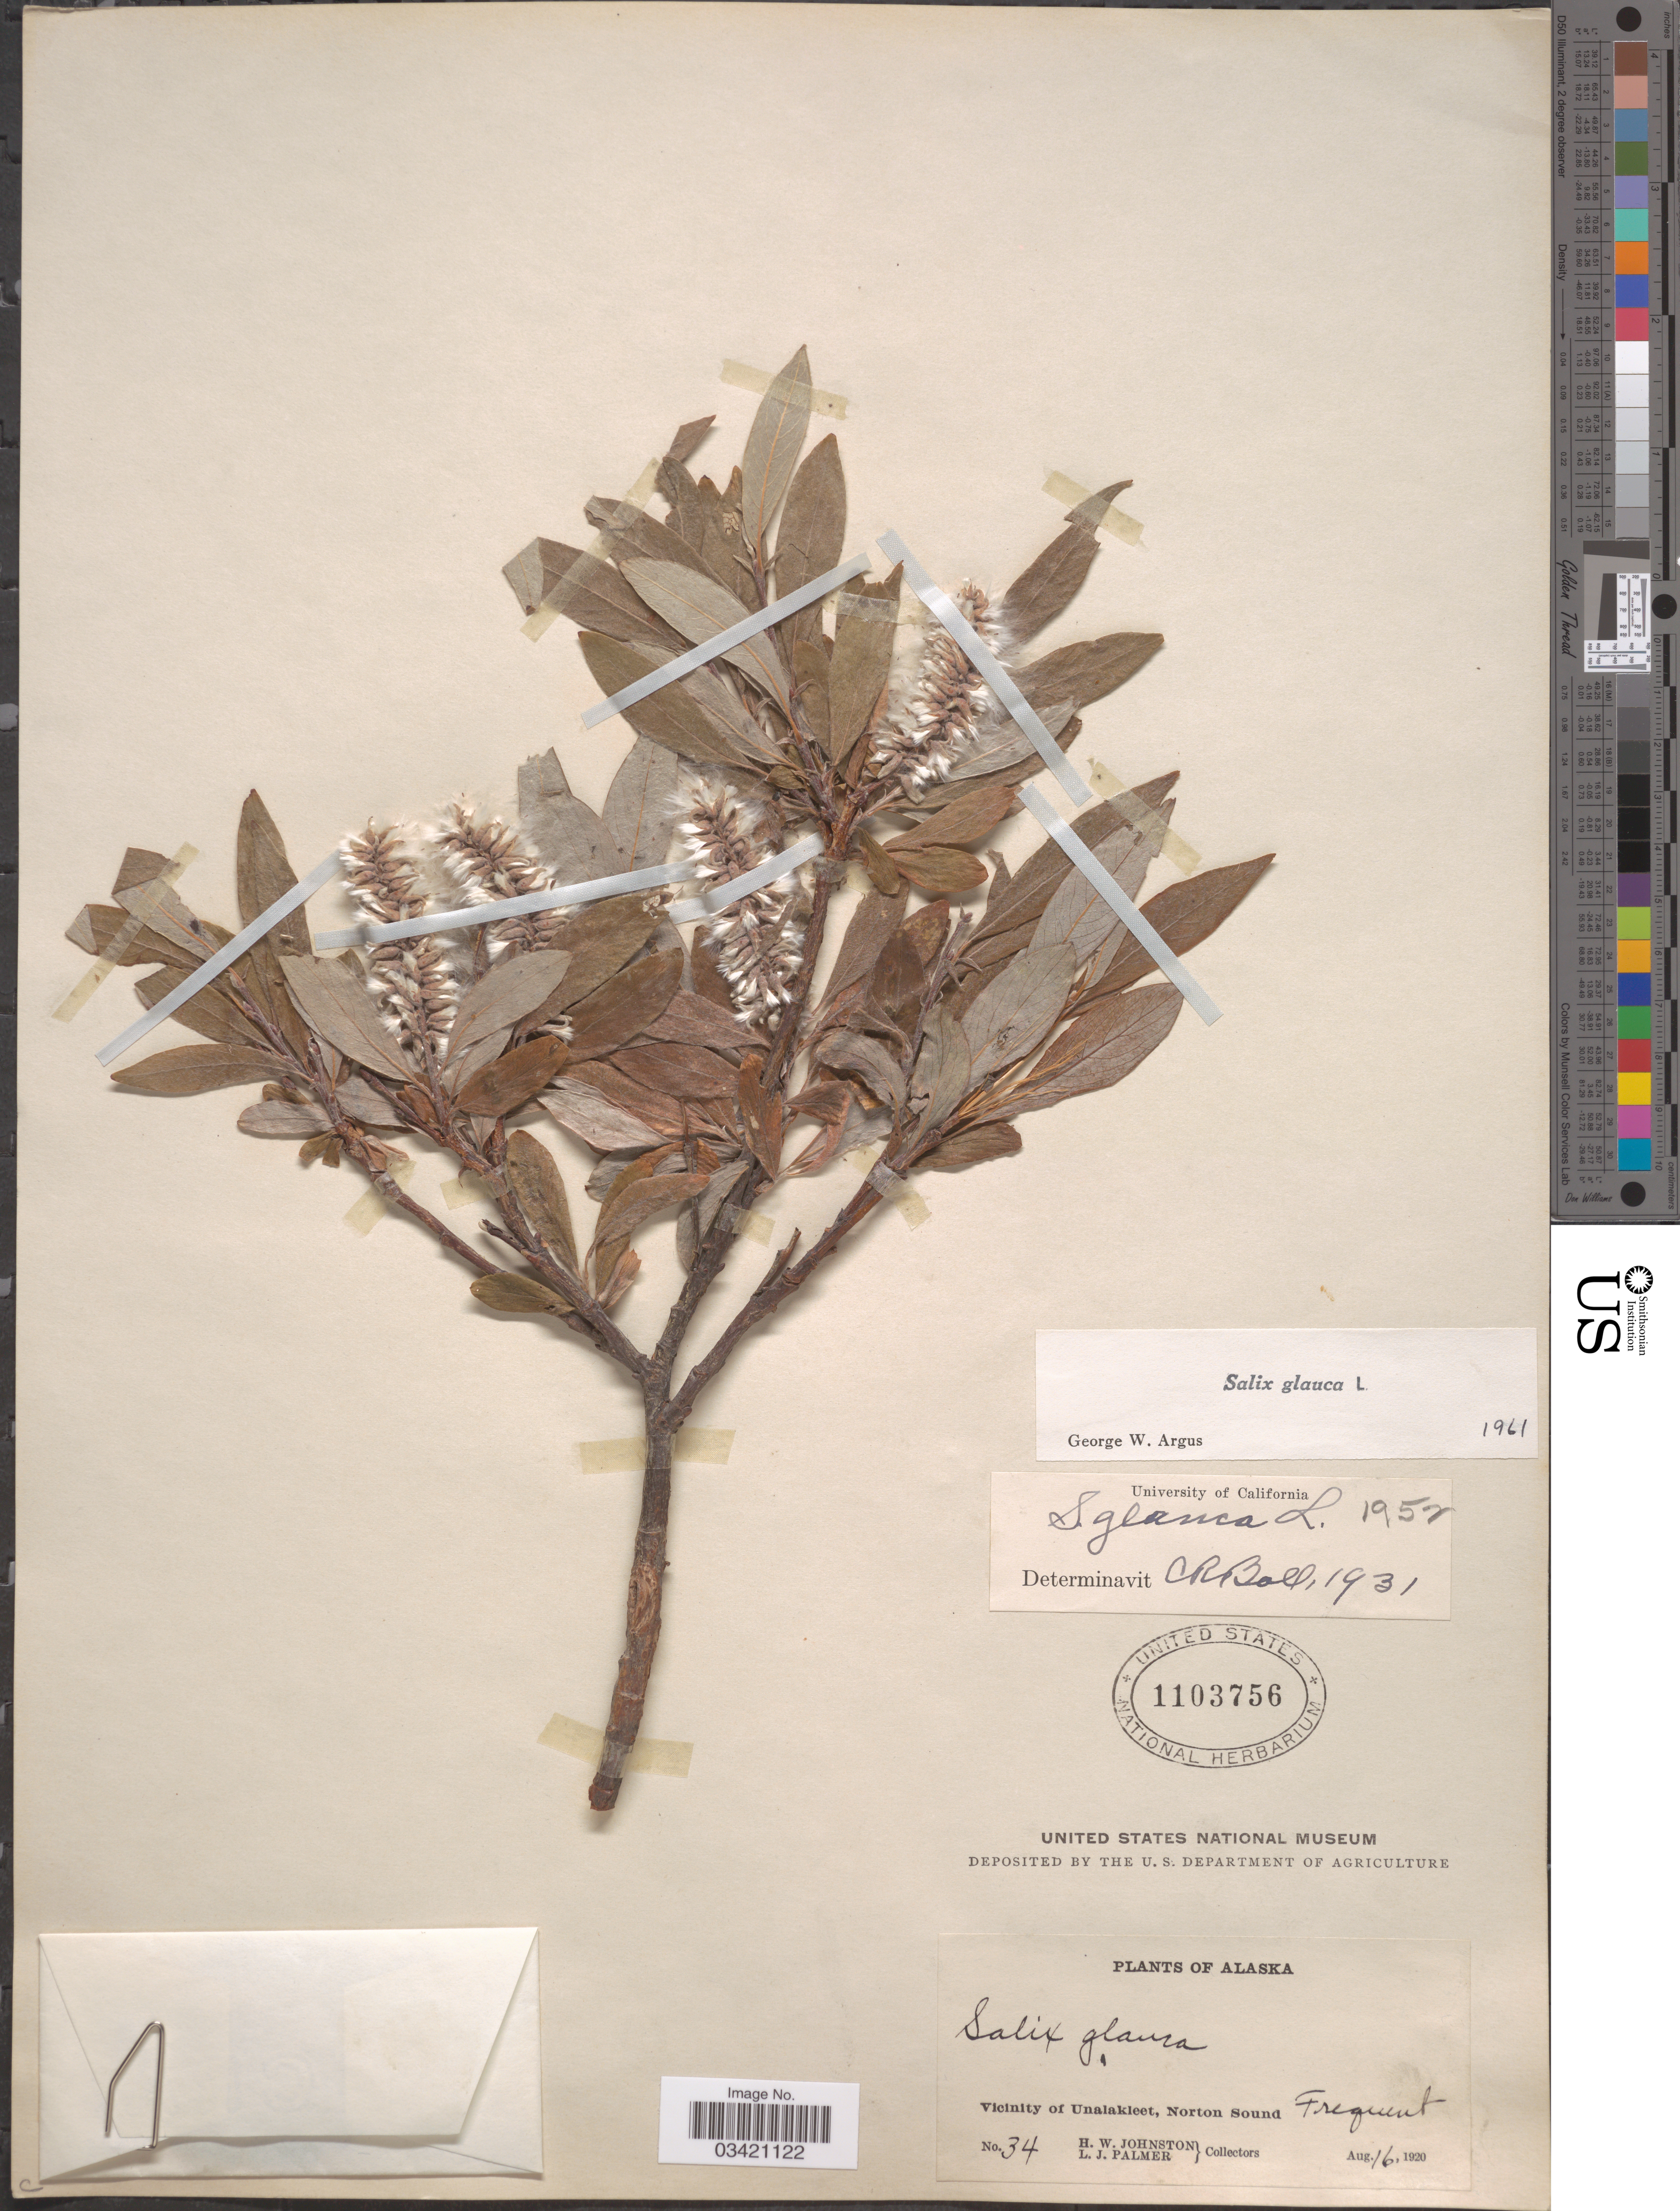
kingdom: Plantae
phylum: Tracheophyta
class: Magnoliopsida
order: Malpighiales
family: Salicaceae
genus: Salix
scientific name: Salix glauca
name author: L.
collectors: H. W. Johnston & L. J. Palmer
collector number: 34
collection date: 1920-08-16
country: United States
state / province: Alaska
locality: Vicinity of Unalakleet, Norton Sound. Frequent.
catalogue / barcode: US 1103756